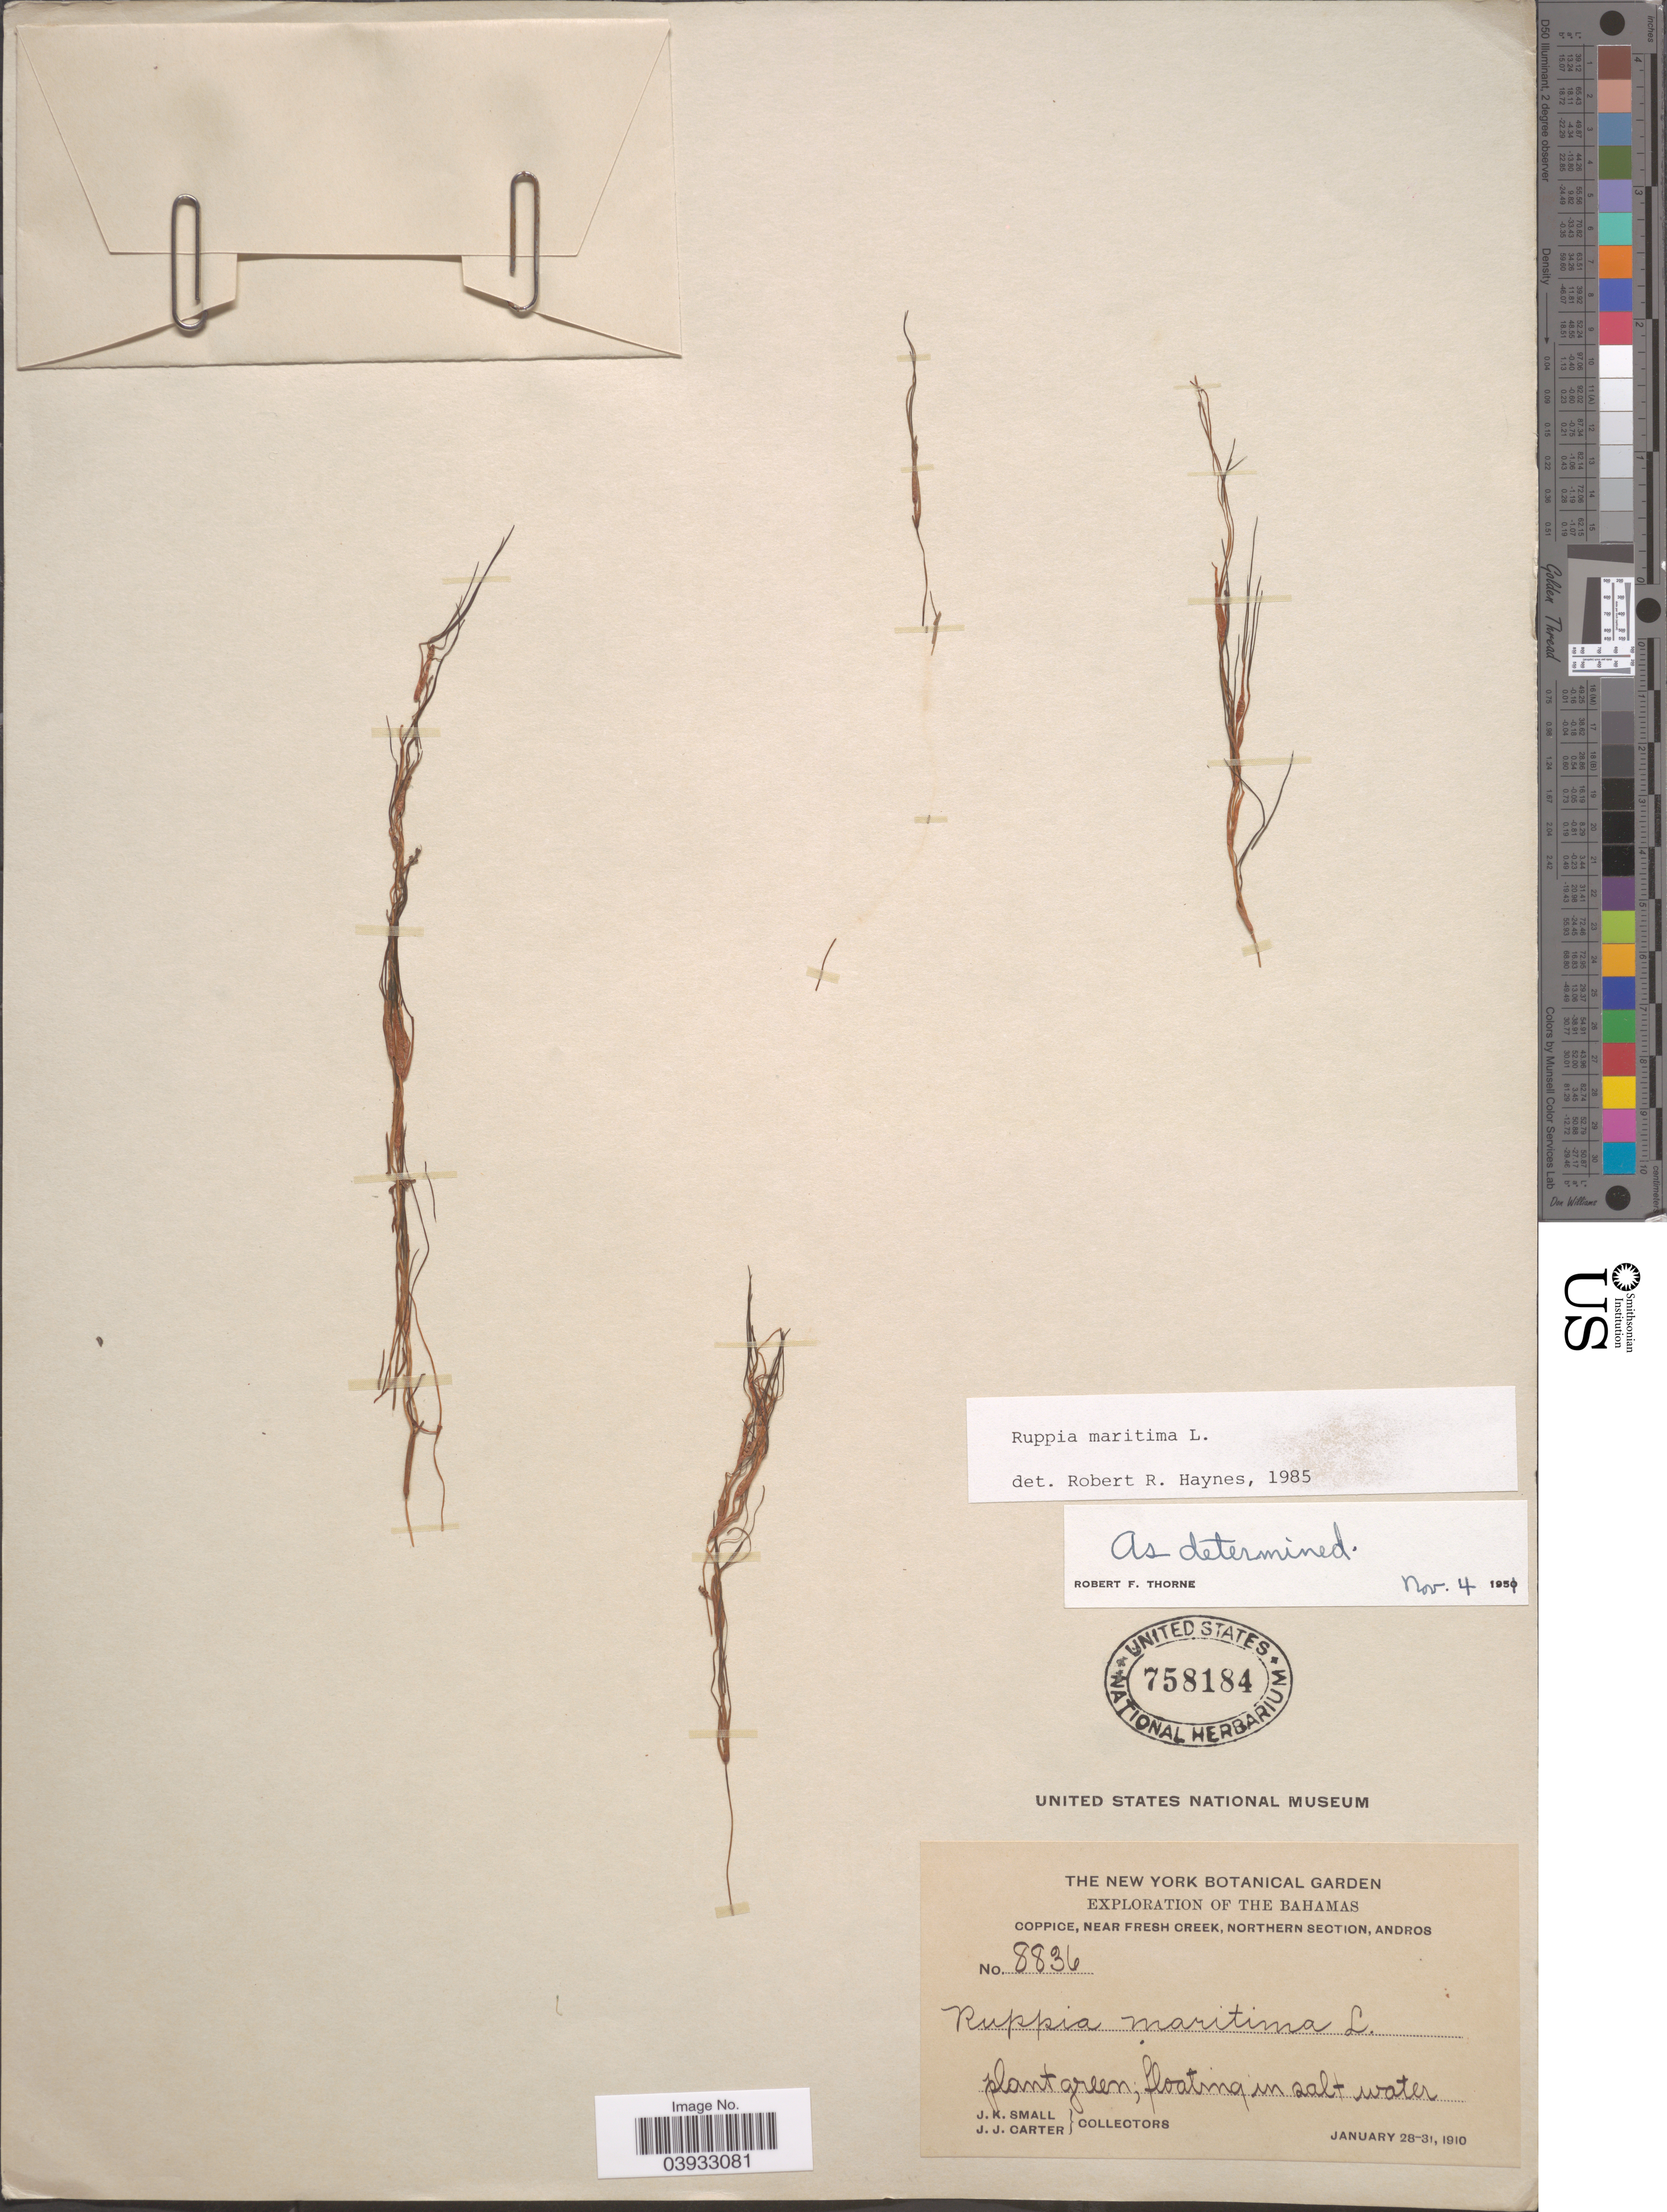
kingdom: Plantae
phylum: Tracheophyta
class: Liliopsida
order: Alismatales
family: Ruppiaceae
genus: Ruppia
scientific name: Ruppia maritima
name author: L.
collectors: J. K. Small & J. Carter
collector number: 8836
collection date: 1910-01-28/1910-01-31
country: Bahamas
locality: Coppice, near Fresh Creek, Northern Section, Andros.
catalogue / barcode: US 758184